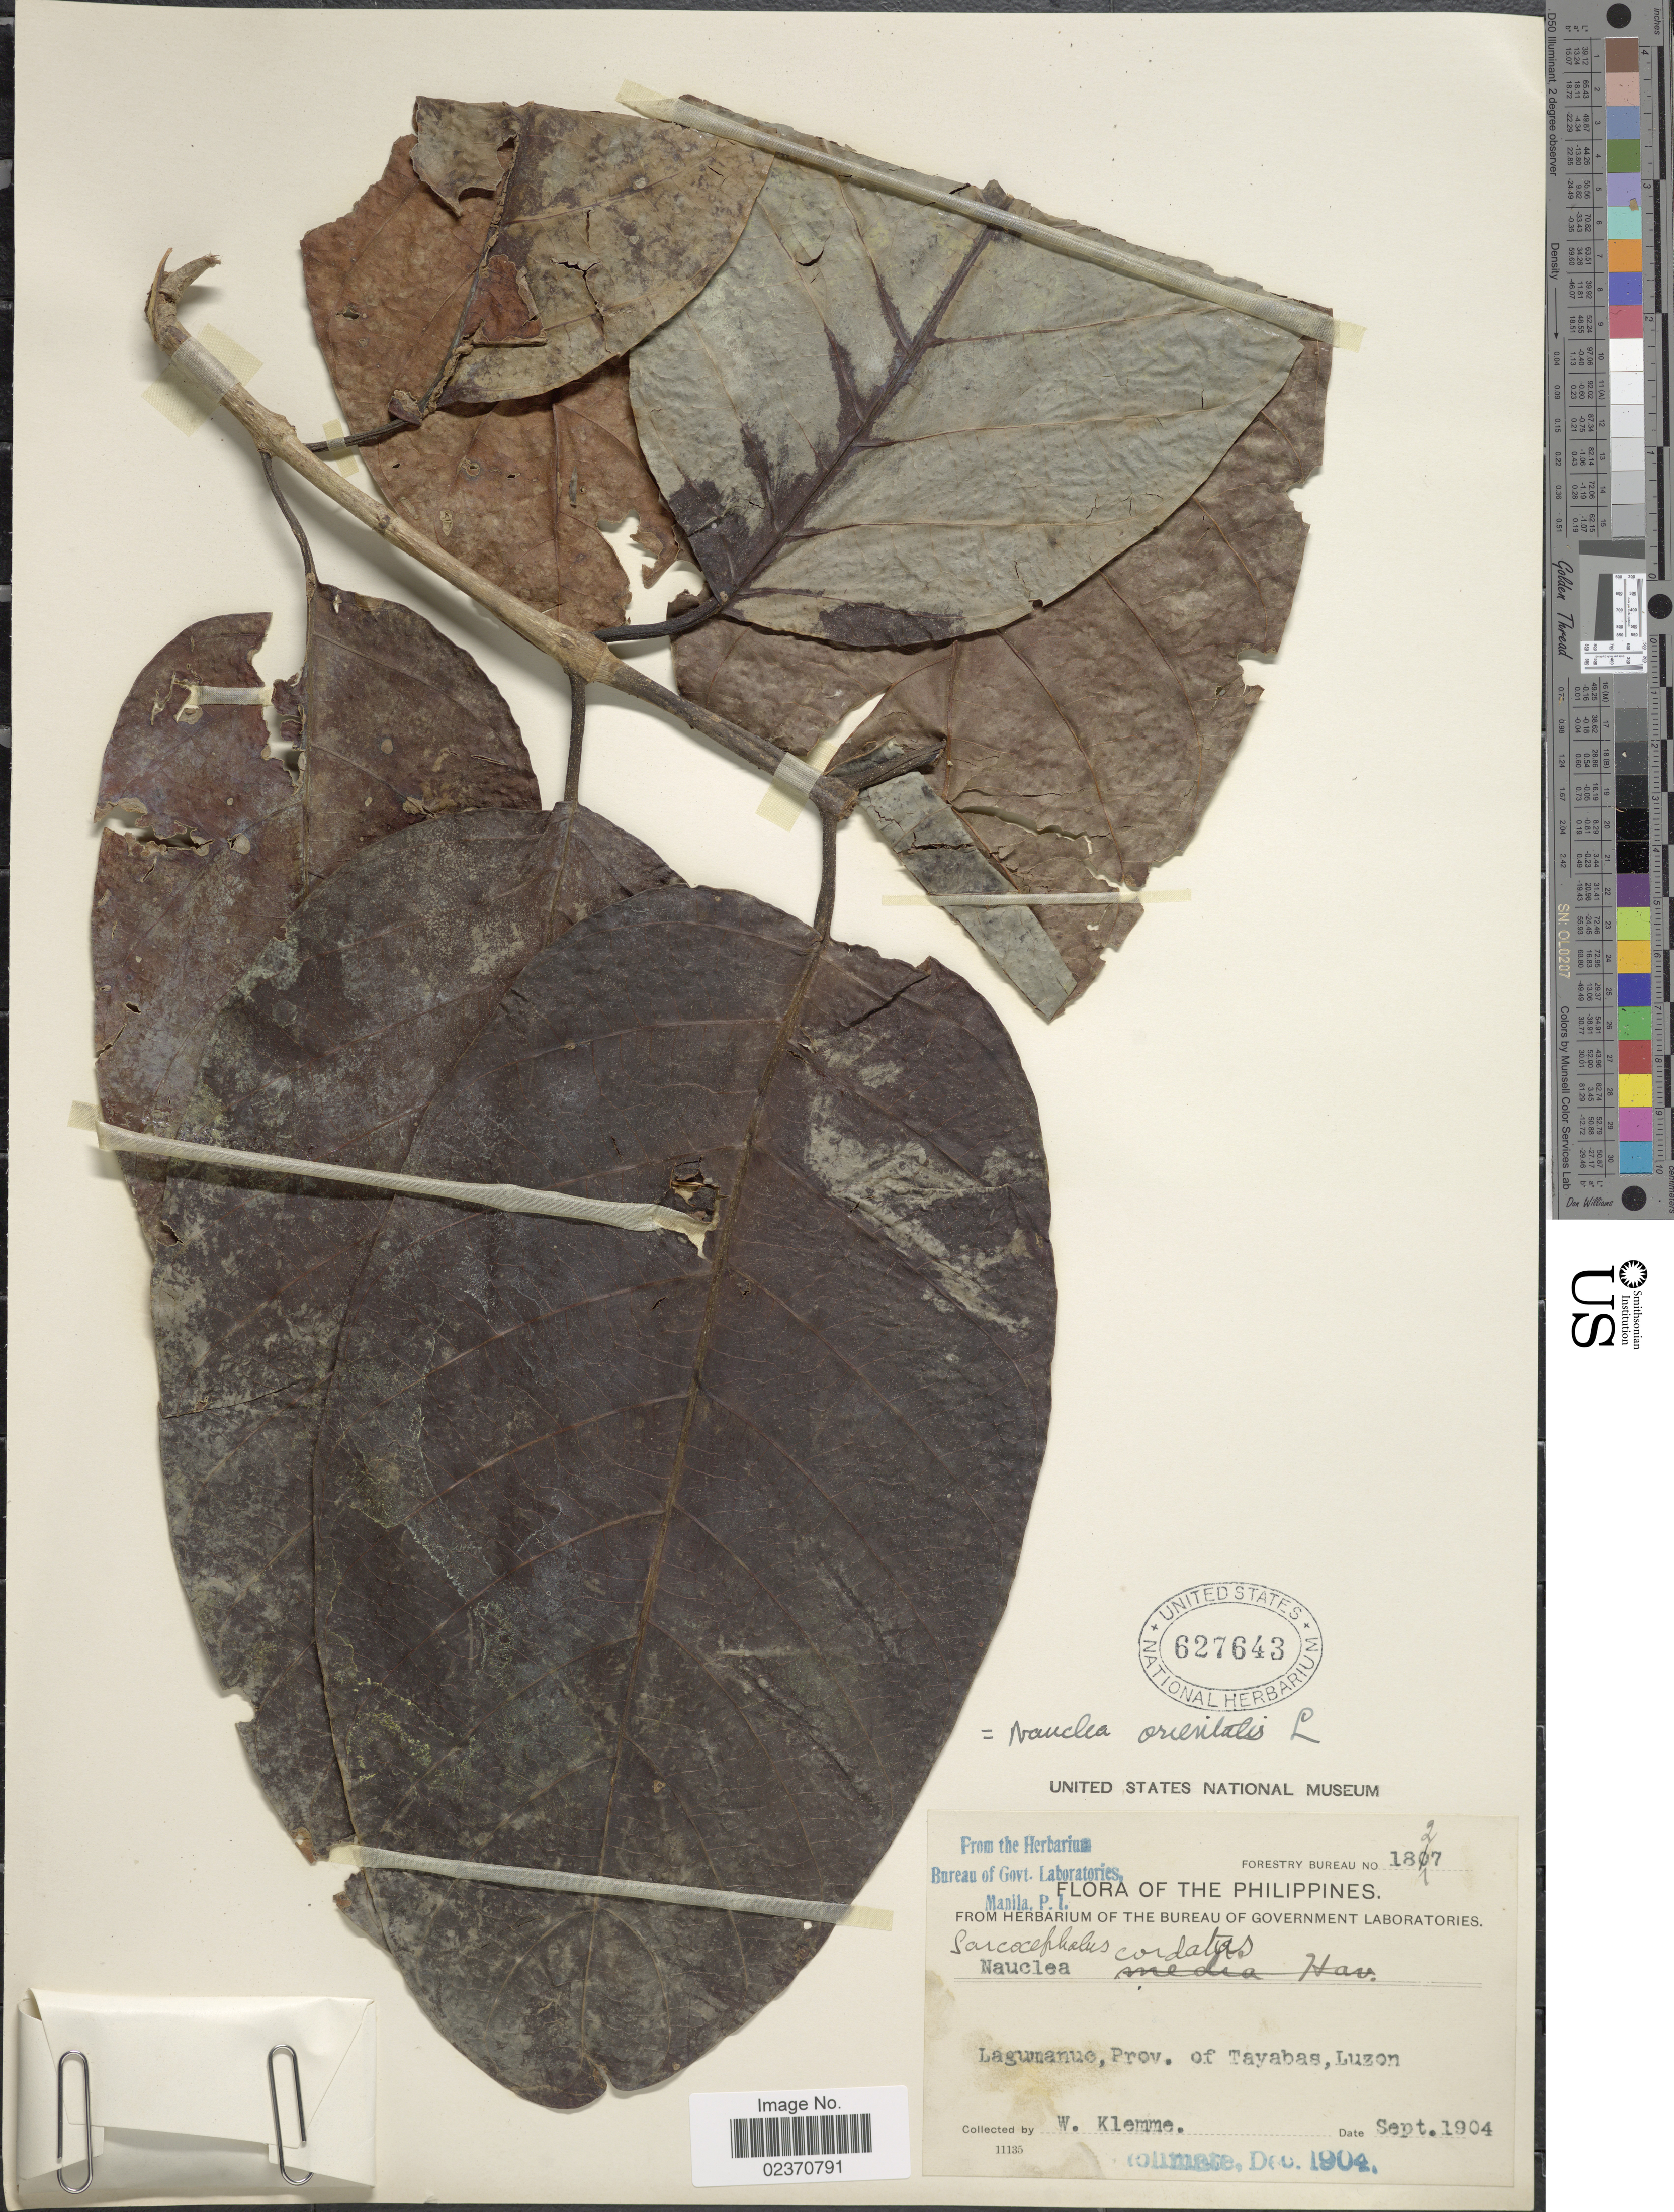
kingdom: Plantae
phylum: Tracheophyta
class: Magnoliopsida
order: Gentianales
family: Rubiaceae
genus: Nauclea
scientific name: Nauclea orientalis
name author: (L.) L.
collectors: W. Klemme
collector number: Forestry Bureau 1827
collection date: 1904-09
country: Philippines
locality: Lagumanue, Prov. of Tayabas, Luzon.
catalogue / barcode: US 627643